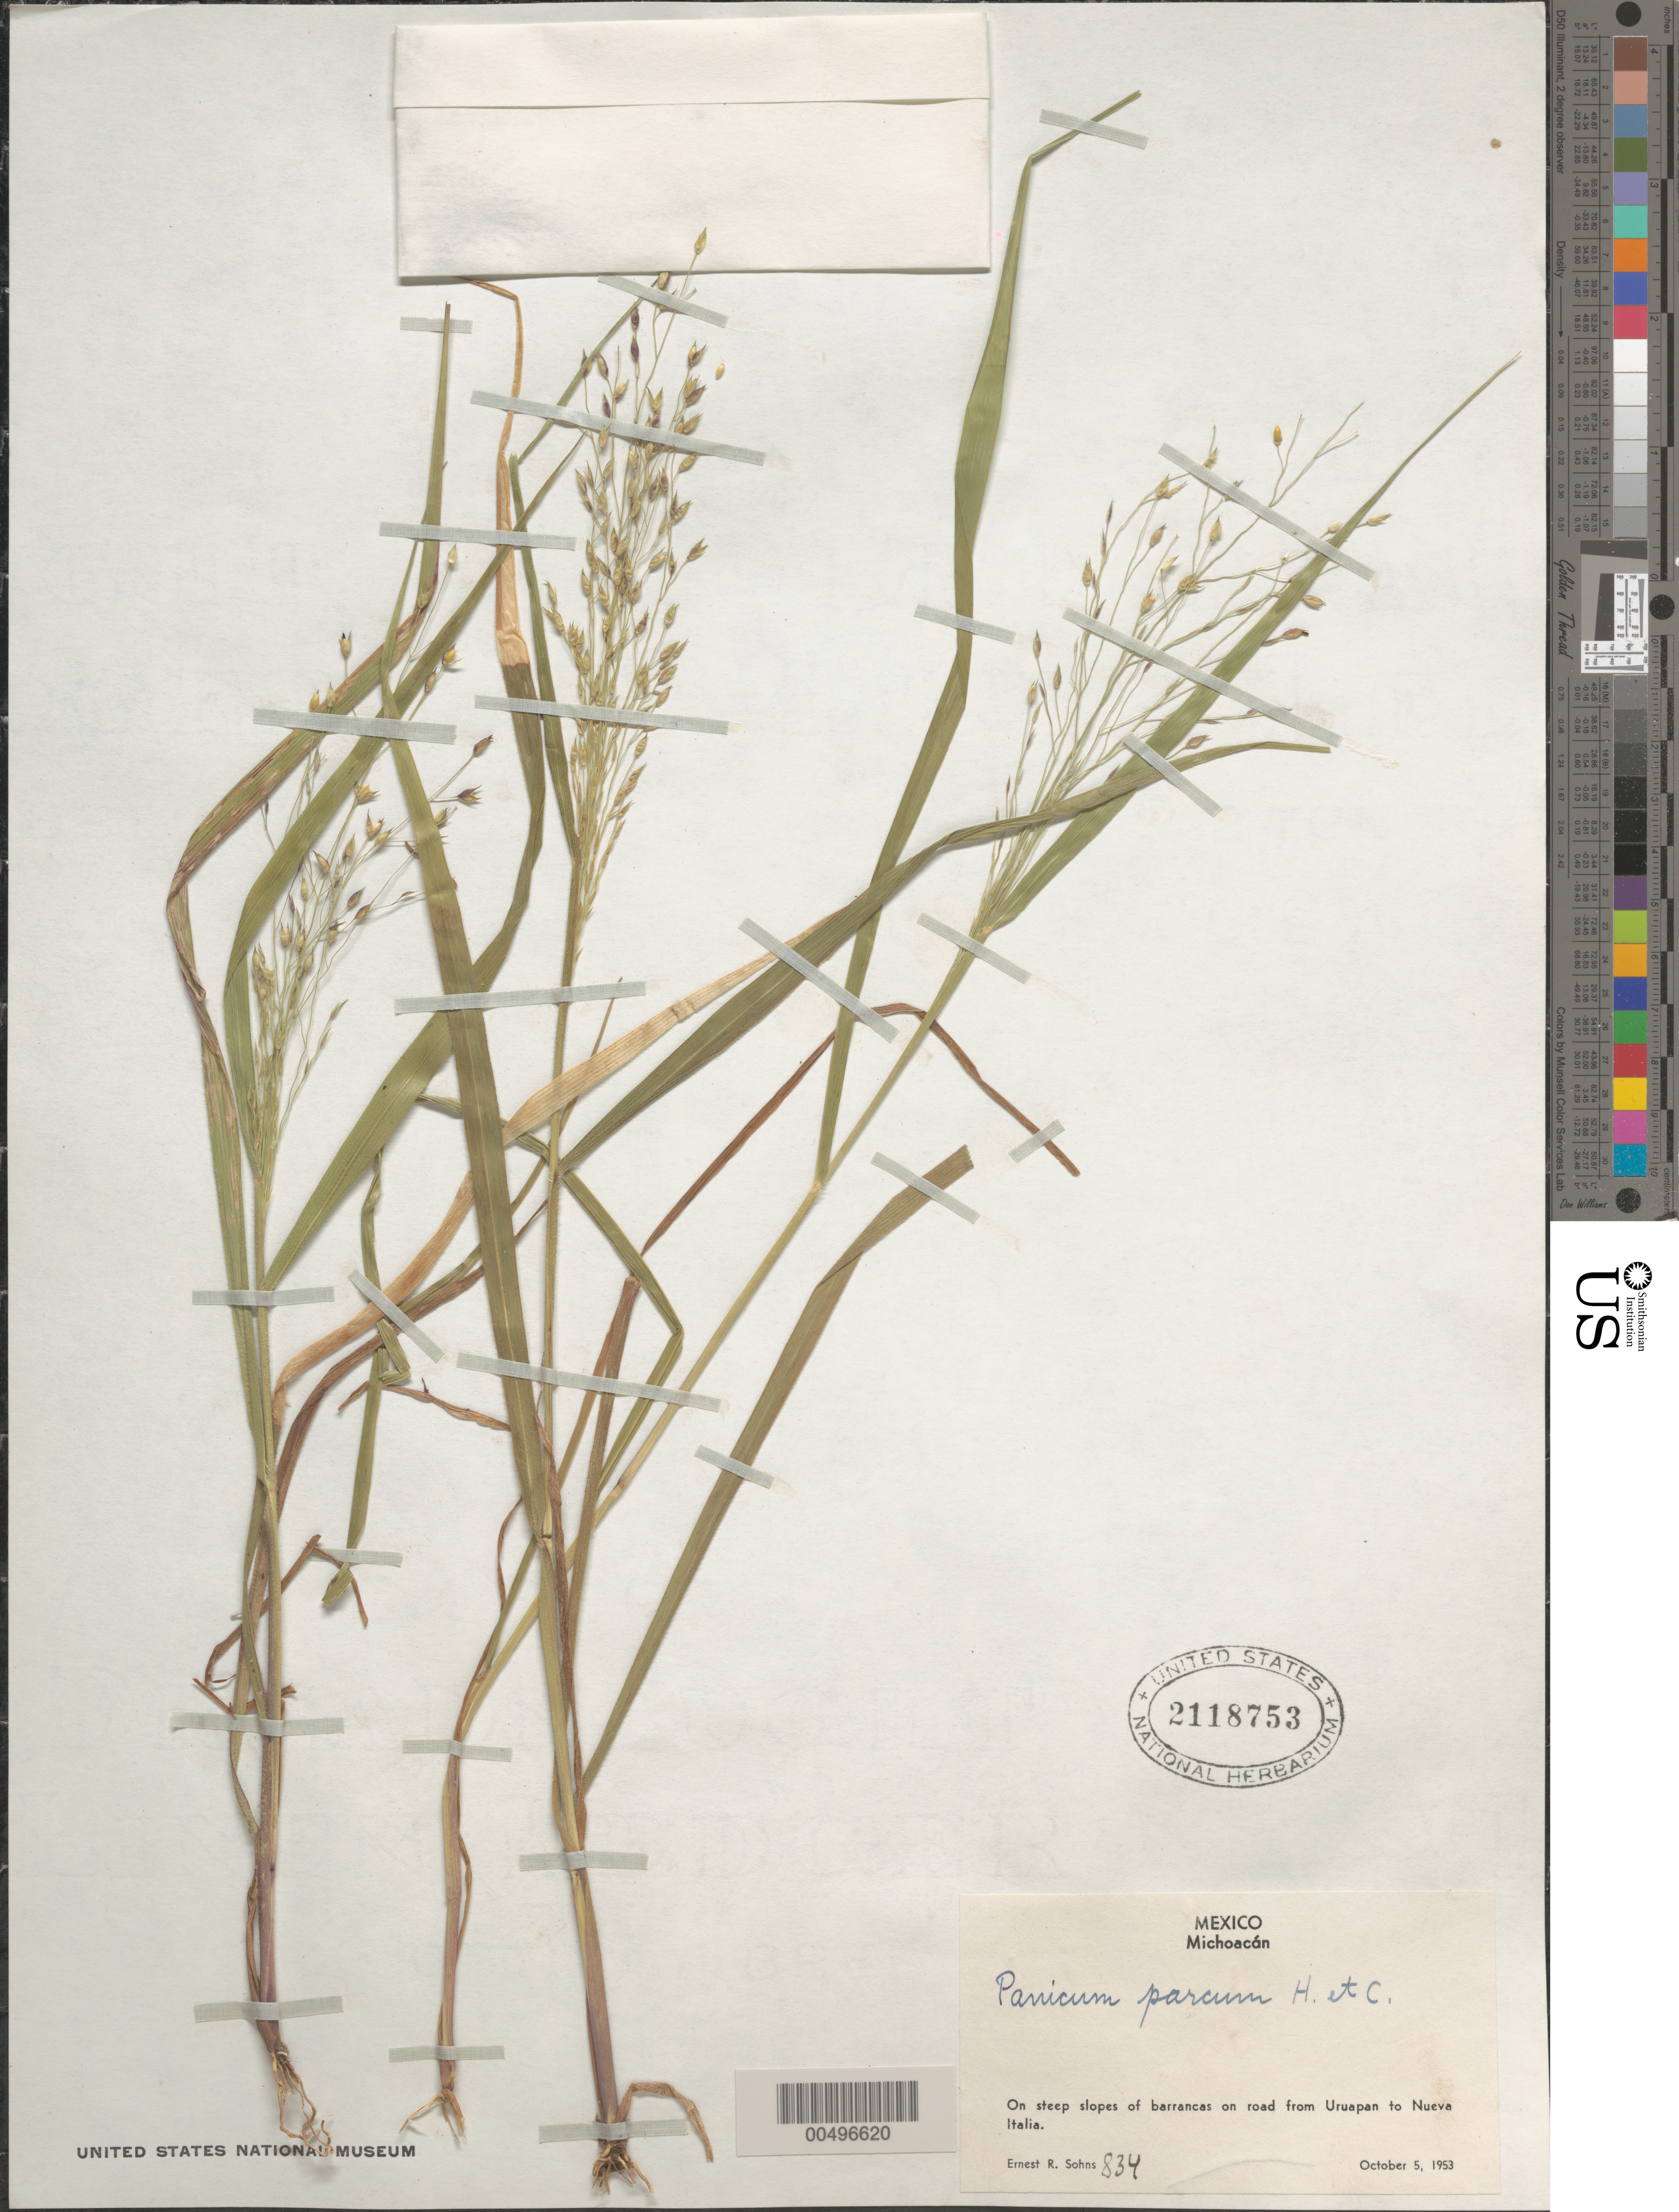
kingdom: Plantae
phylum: Tracheophyta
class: Liliopsida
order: Poales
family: Poaceae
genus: Panicum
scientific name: Panicum parcum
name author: Hitchc. & Chase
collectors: E. R. Sohns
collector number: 834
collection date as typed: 5 Oct 1953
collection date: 1953-10-05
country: Mexico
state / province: Michoacán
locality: On rd from Uruapan to Nueva Italia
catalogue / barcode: US 2118753